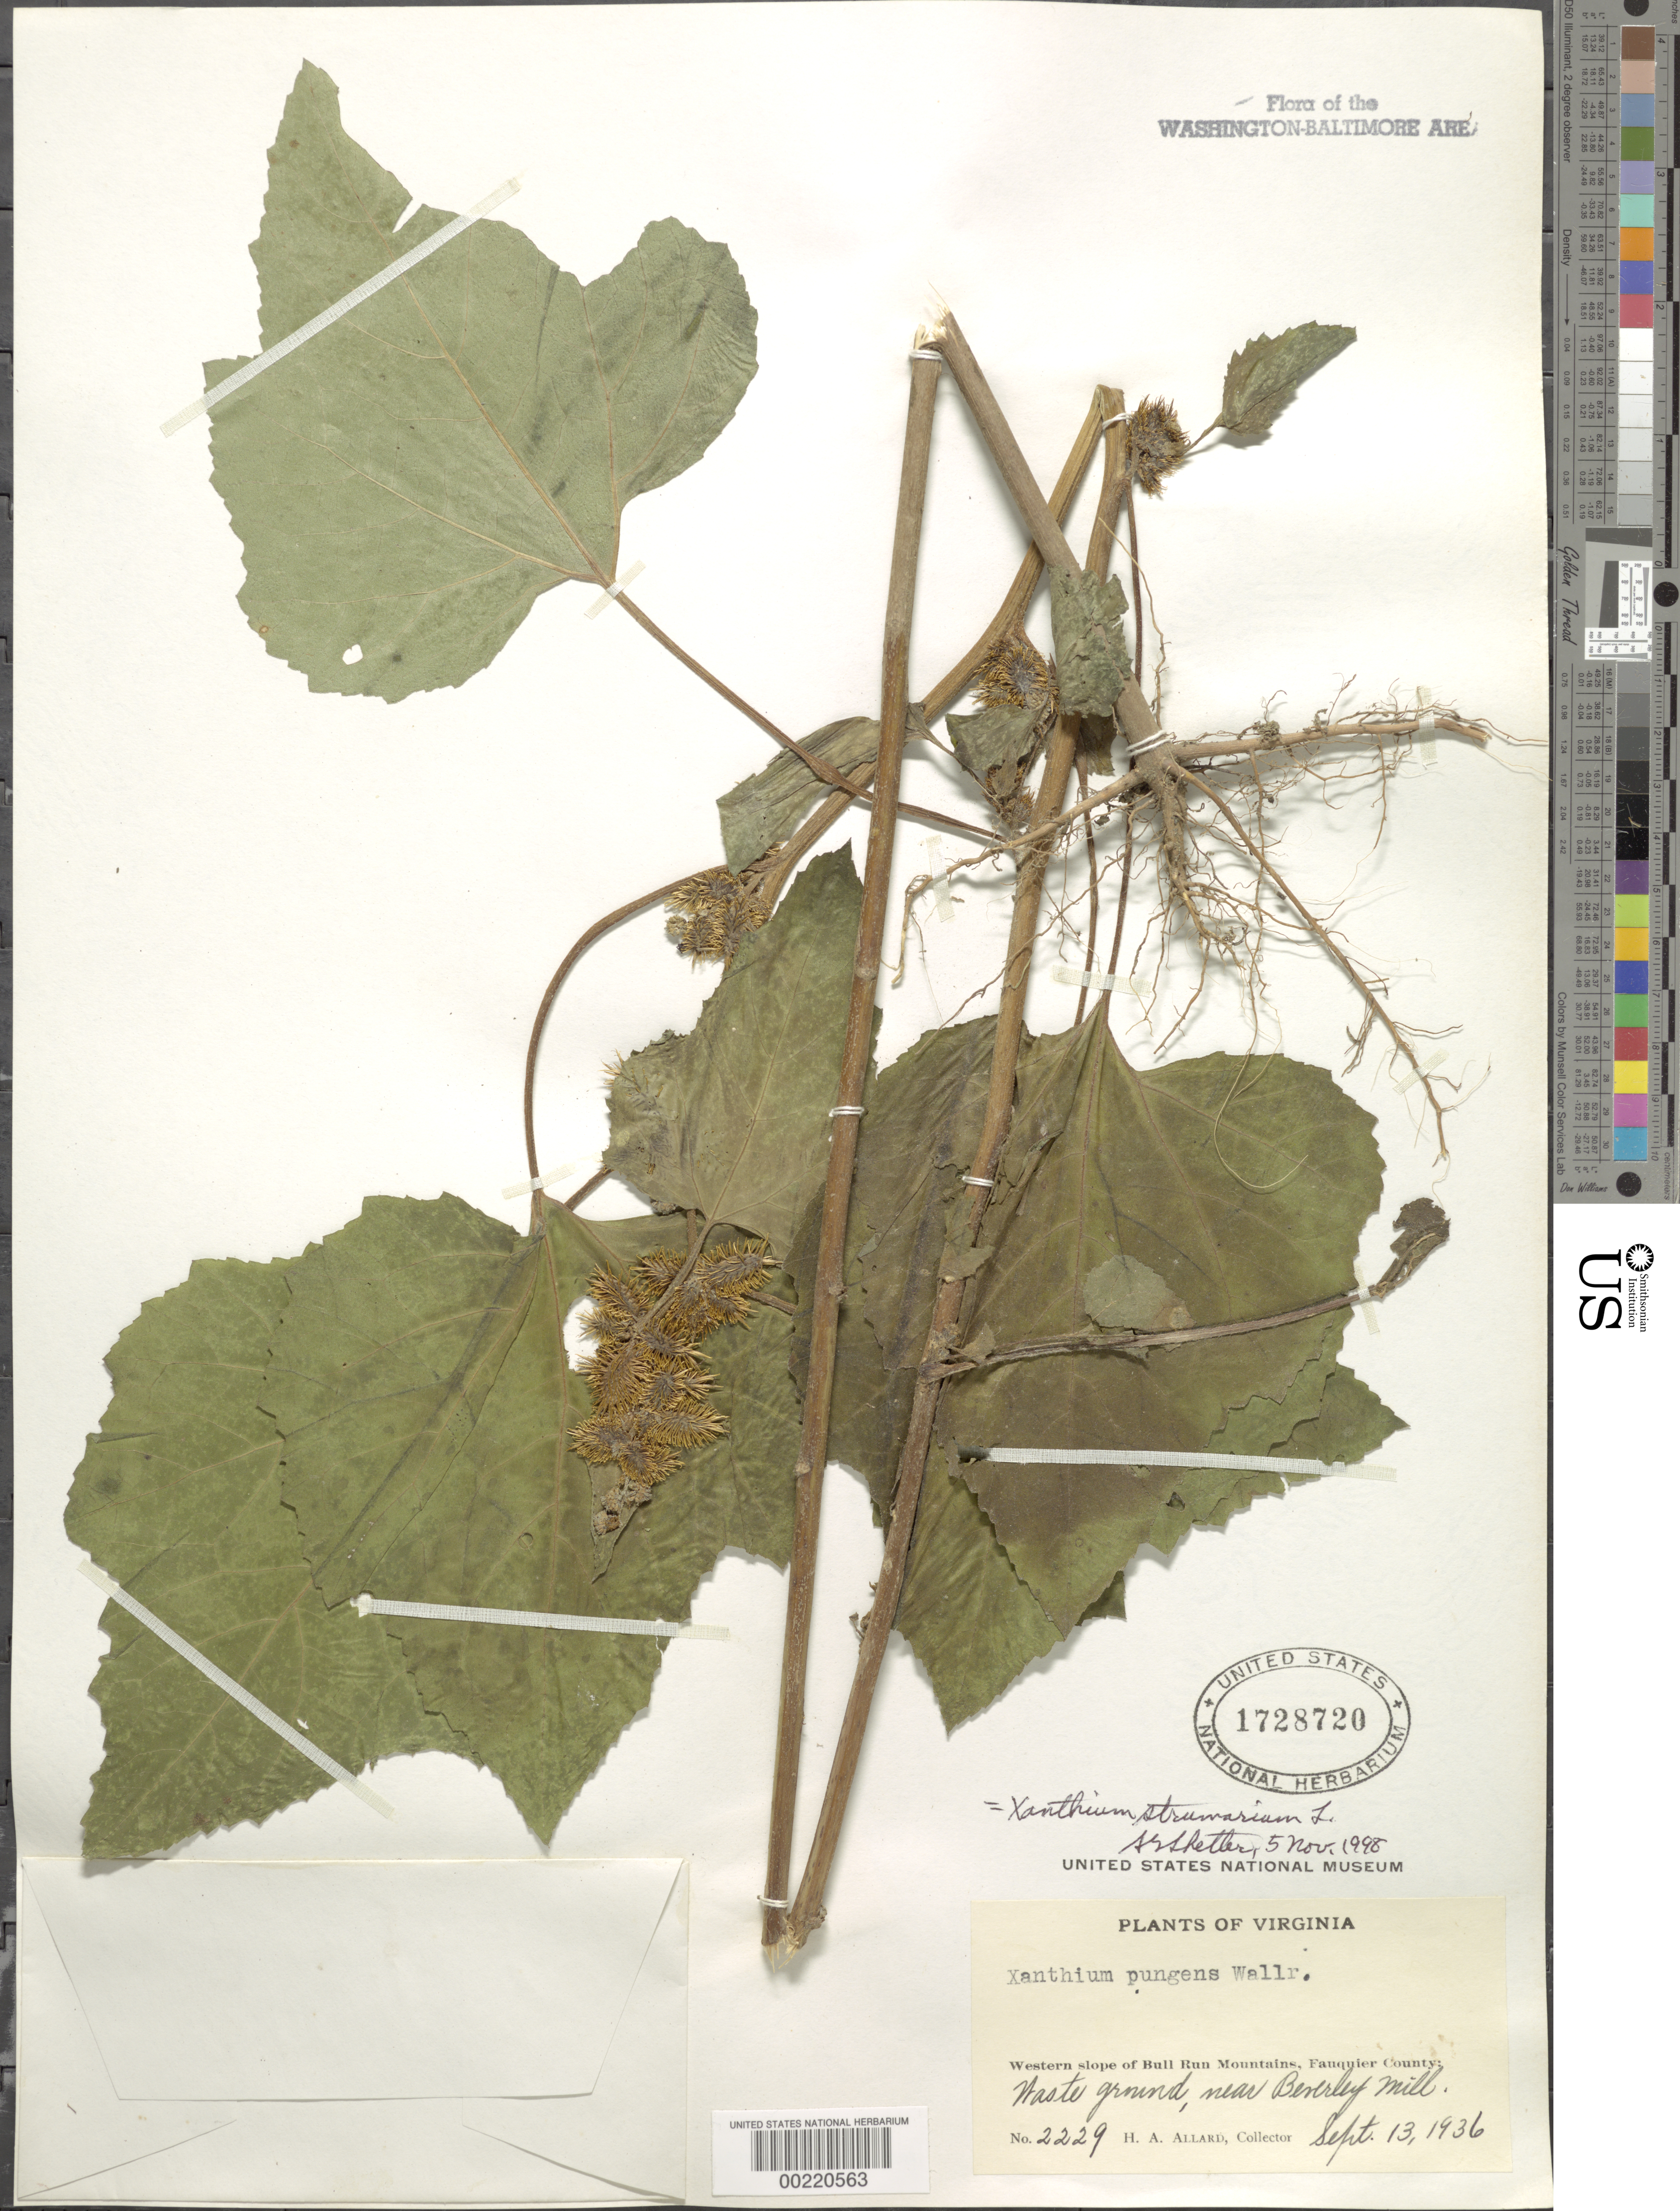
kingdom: Plantae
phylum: Tracheophyta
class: Magnoliopsida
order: Asterales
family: Asteraceae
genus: Xanthium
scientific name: Xanthium strumarium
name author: L.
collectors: H. A. Allard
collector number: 2229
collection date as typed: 13 Sep 1936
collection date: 1936-09-13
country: United States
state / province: Virginia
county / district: Fauquier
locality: Near Beverley Mill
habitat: Waste ground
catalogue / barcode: US 1728720